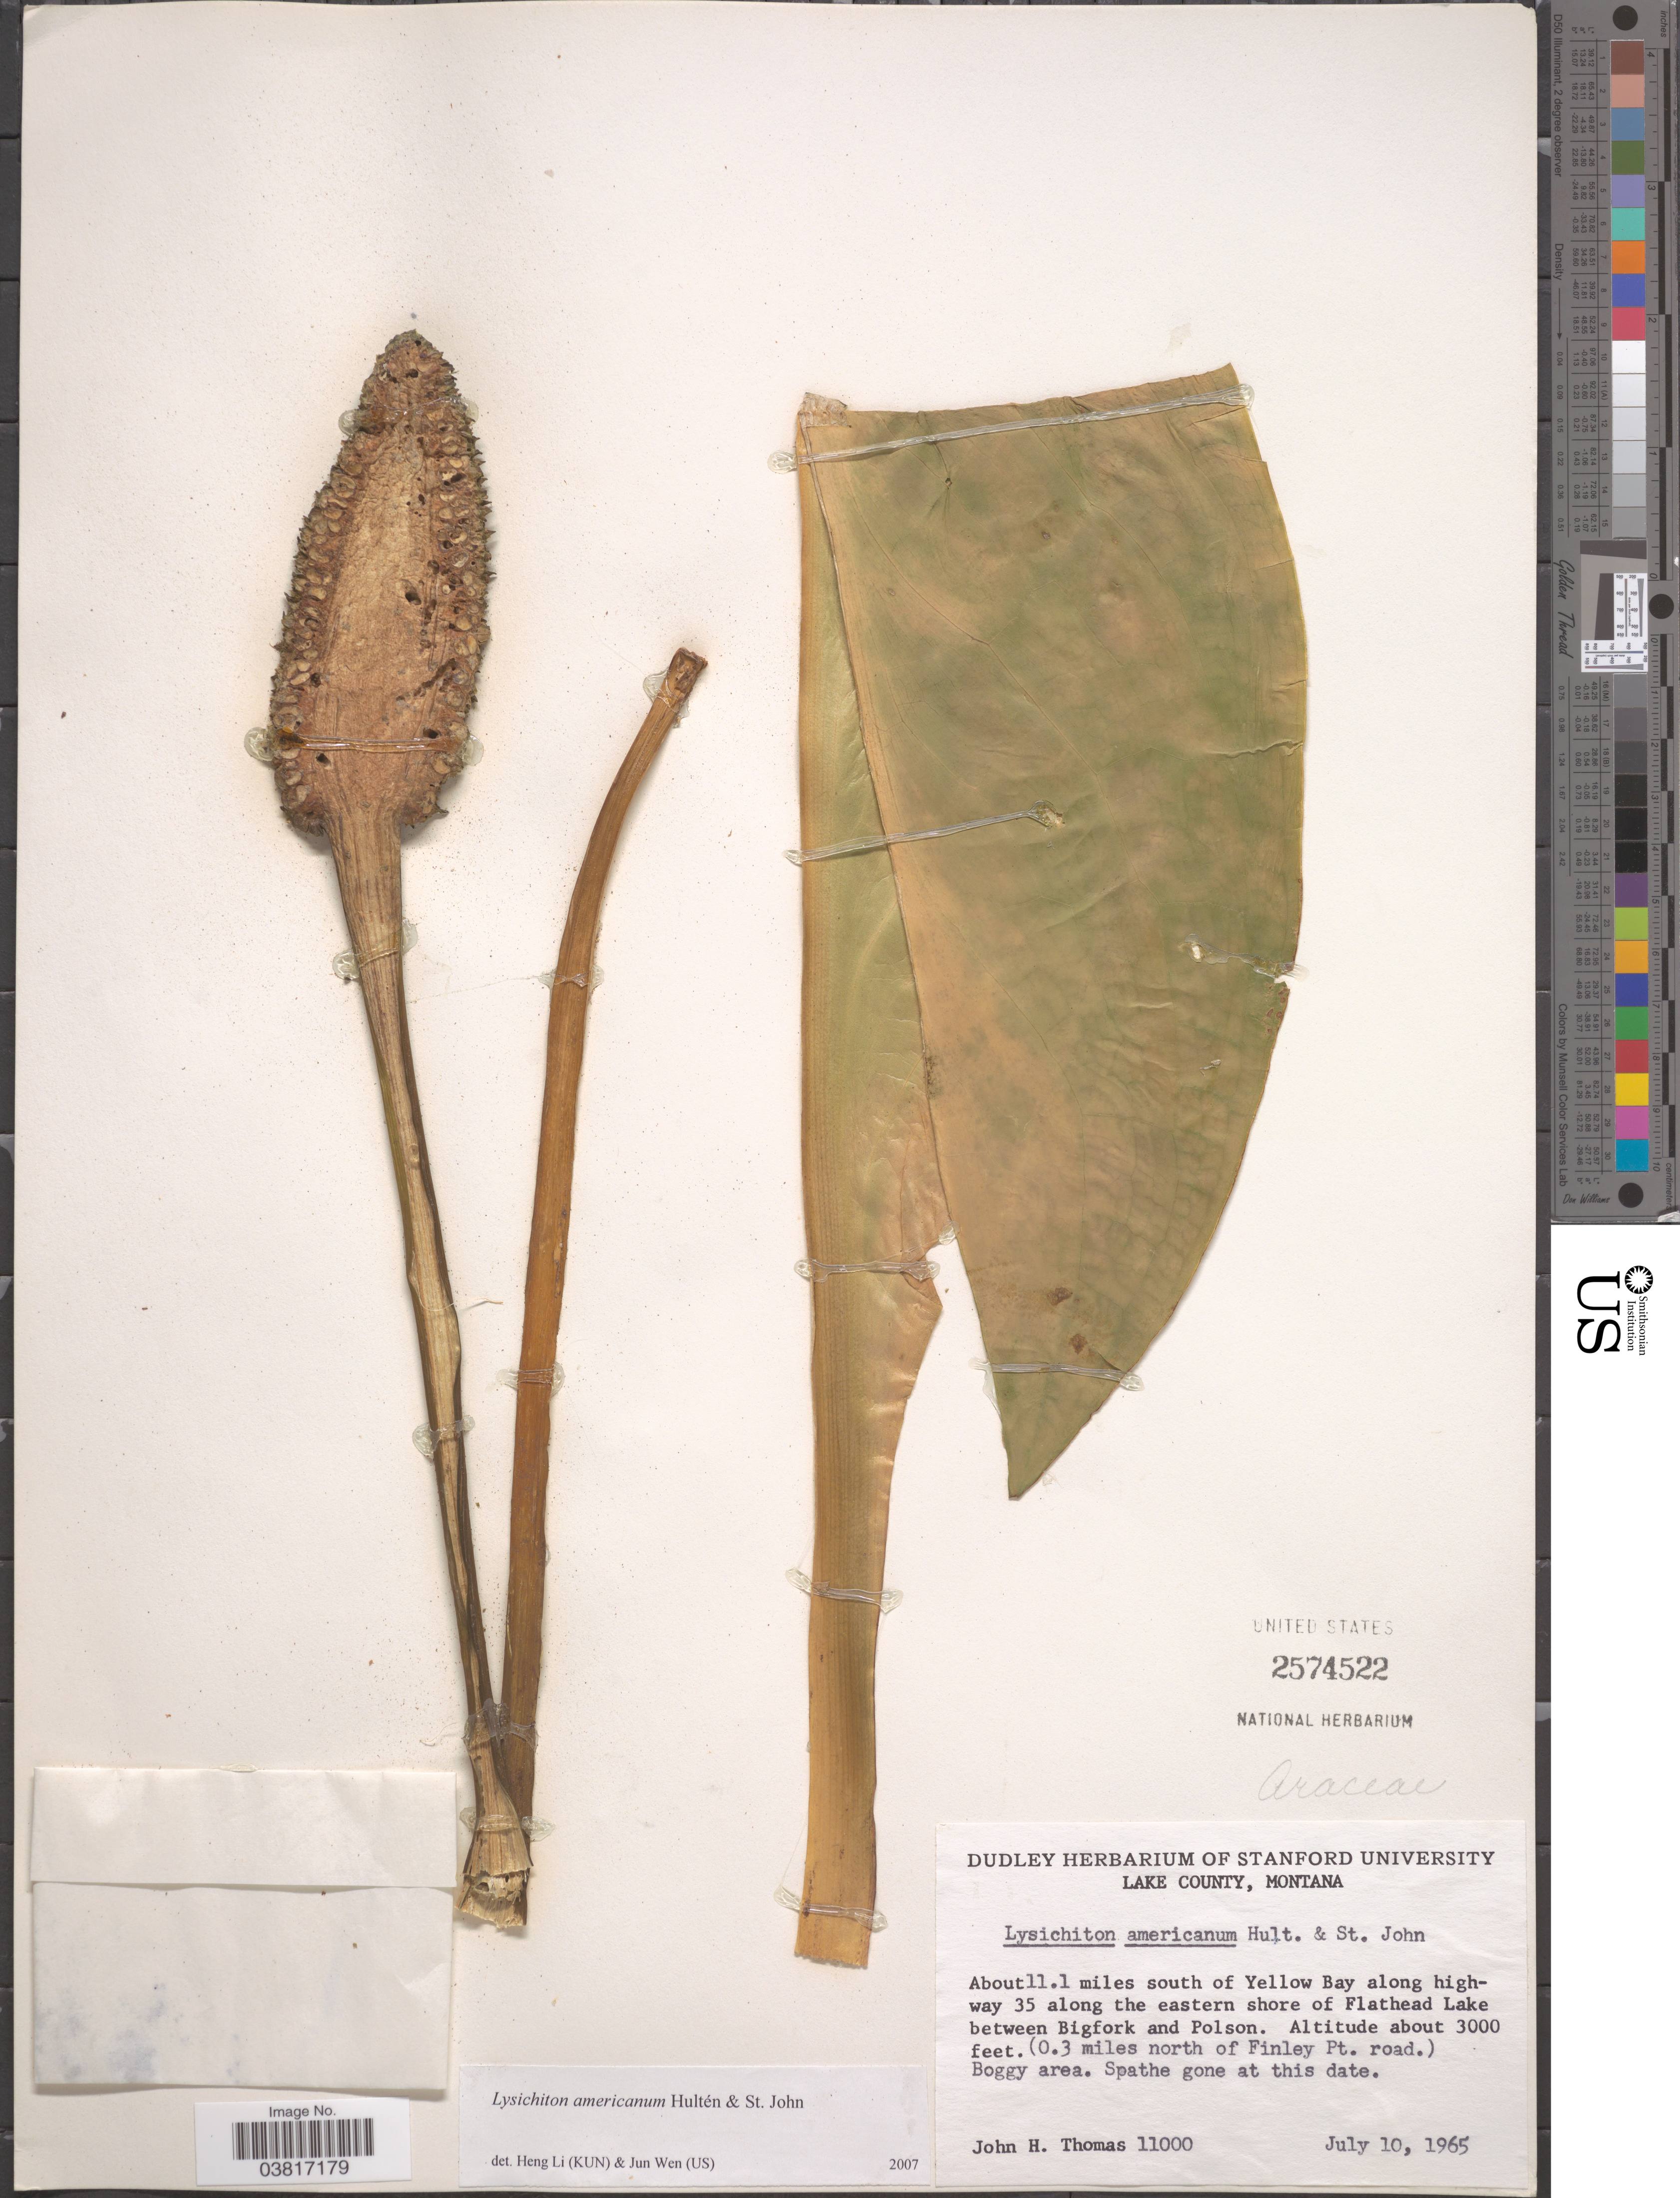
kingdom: Plantae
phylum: Tracheophyta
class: Liliopsida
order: Alismatales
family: Araceae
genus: Lysichiton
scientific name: Lysichiton americanus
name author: Hultén & H. St. John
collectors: J. H. Thomas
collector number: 11000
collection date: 1965-07-10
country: United States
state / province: Montana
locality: Lake County. About 11.1 miles south of Yellow Bay along highway 35 along the eastern shore of Flathead Lake between Bigfork and Polson. (0.3 miles north of Finley Pt. road.). Boggy area.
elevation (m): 914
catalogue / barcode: US 2574522